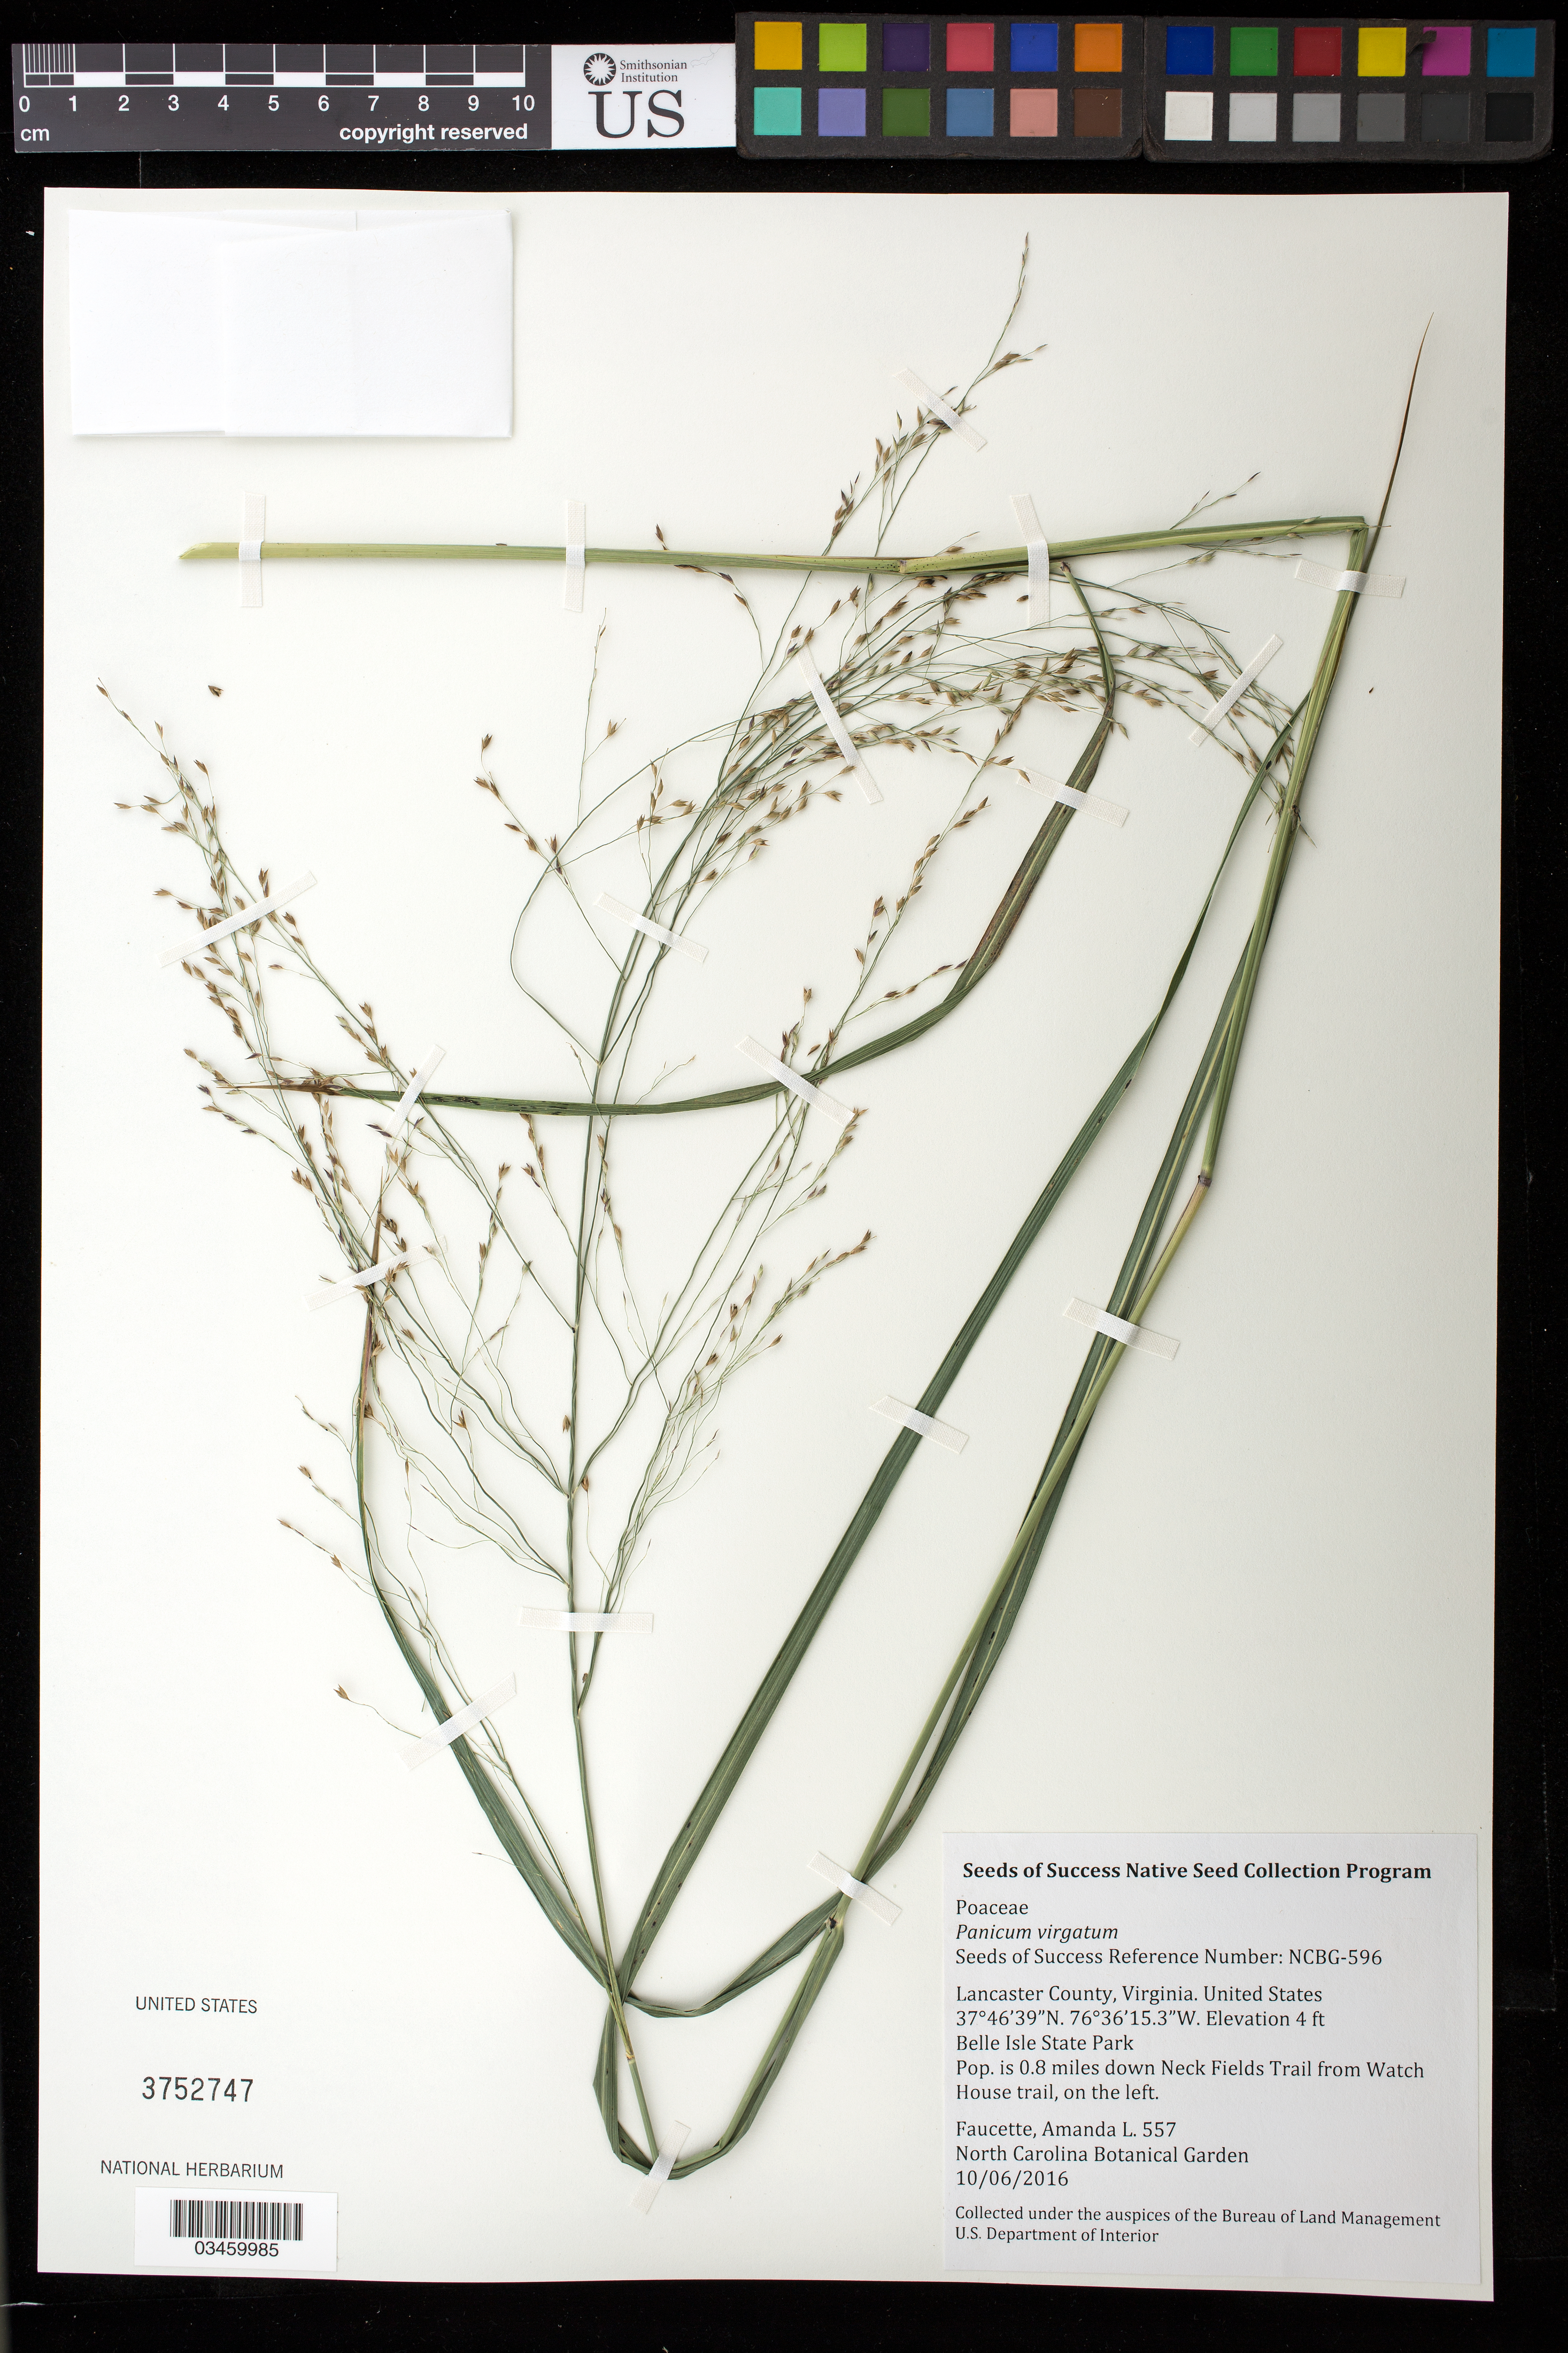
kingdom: Plantae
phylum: Tracheophyta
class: Liliopsida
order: Poales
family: Poaceae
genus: Panicum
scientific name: Panicum virgatum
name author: L.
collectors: A. Faucette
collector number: NCBG-596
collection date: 2016-10-06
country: United States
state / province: Virginia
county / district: Lancaster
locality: Belle Isle State Park, 0.8 mi. down Neck Fields Trail from Watch House trail, on the left.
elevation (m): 1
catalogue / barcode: US 3752747